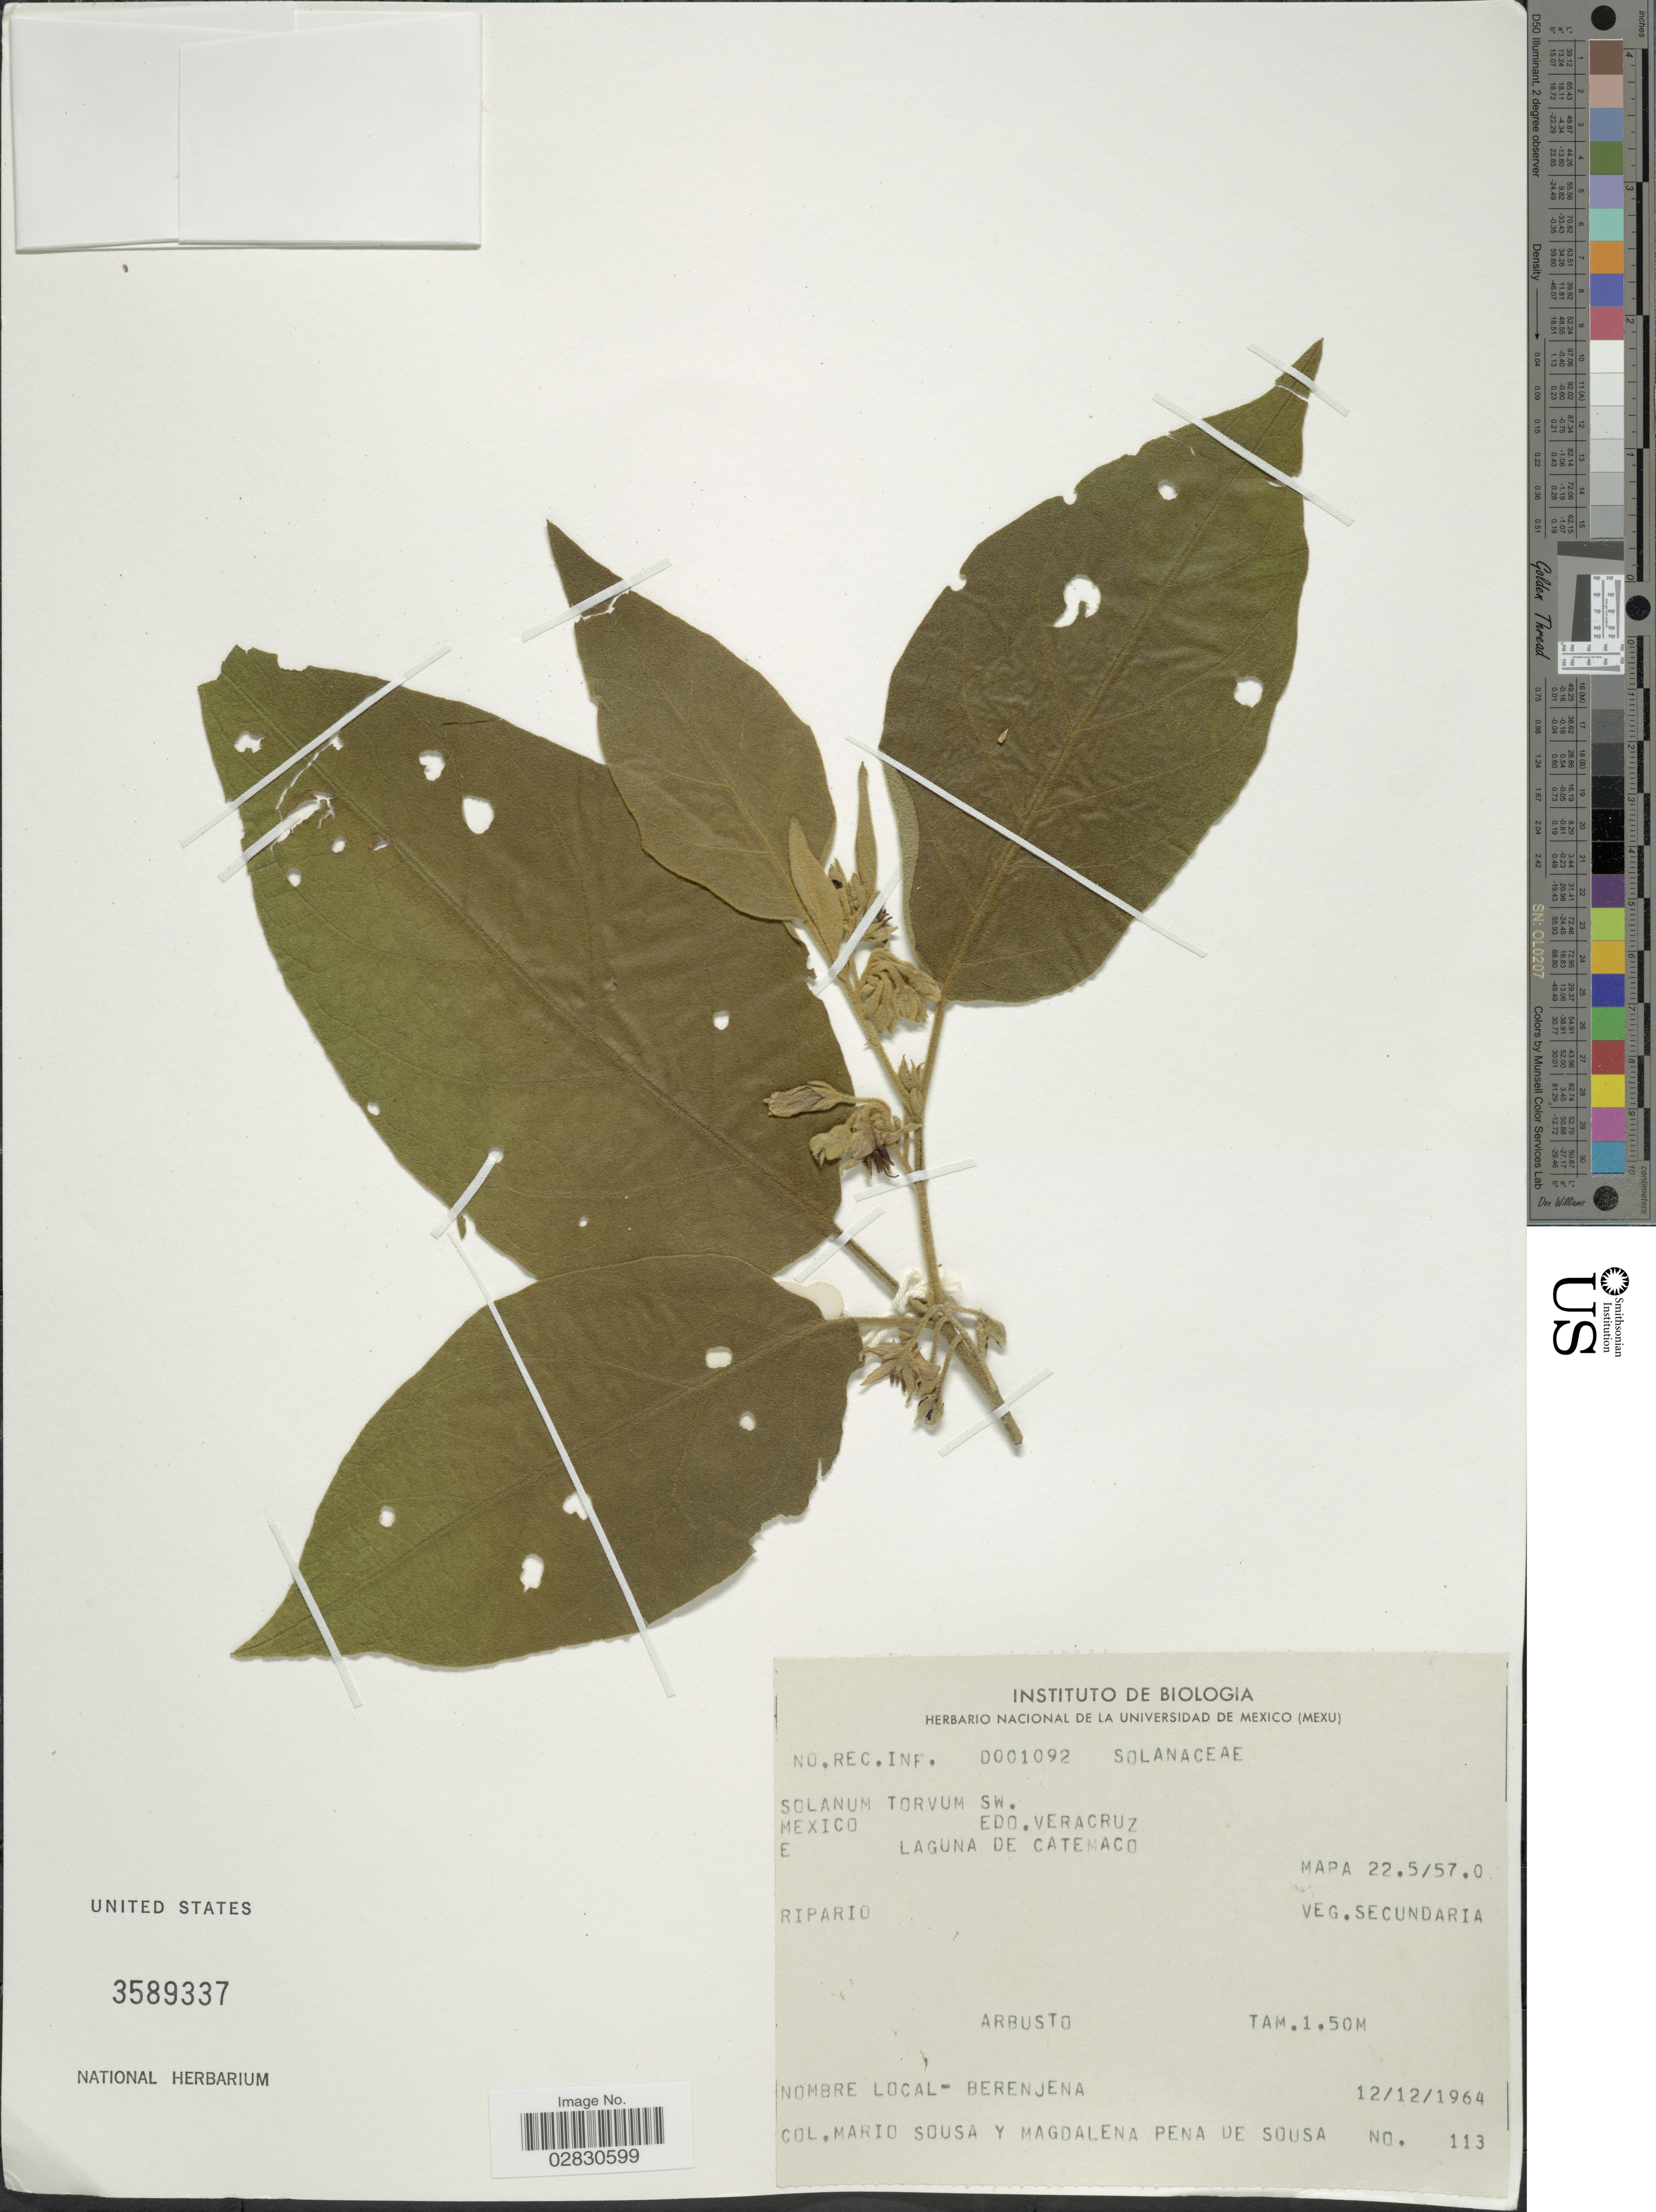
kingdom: Plantae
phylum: Tracheophyta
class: Magnoliopsida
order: Solanales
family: Solanaceae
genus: Solanum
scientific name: Solanum torvum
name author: Sw.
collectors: M. Sousa S. & M. Pena de Sousa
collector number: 113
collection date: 1964-12-12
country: Mexico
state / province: Veracruz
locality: Edo. Vera Cruz. E Laguna de Catemaco, Mapa 22.5/57.0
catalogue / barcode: US 3589337